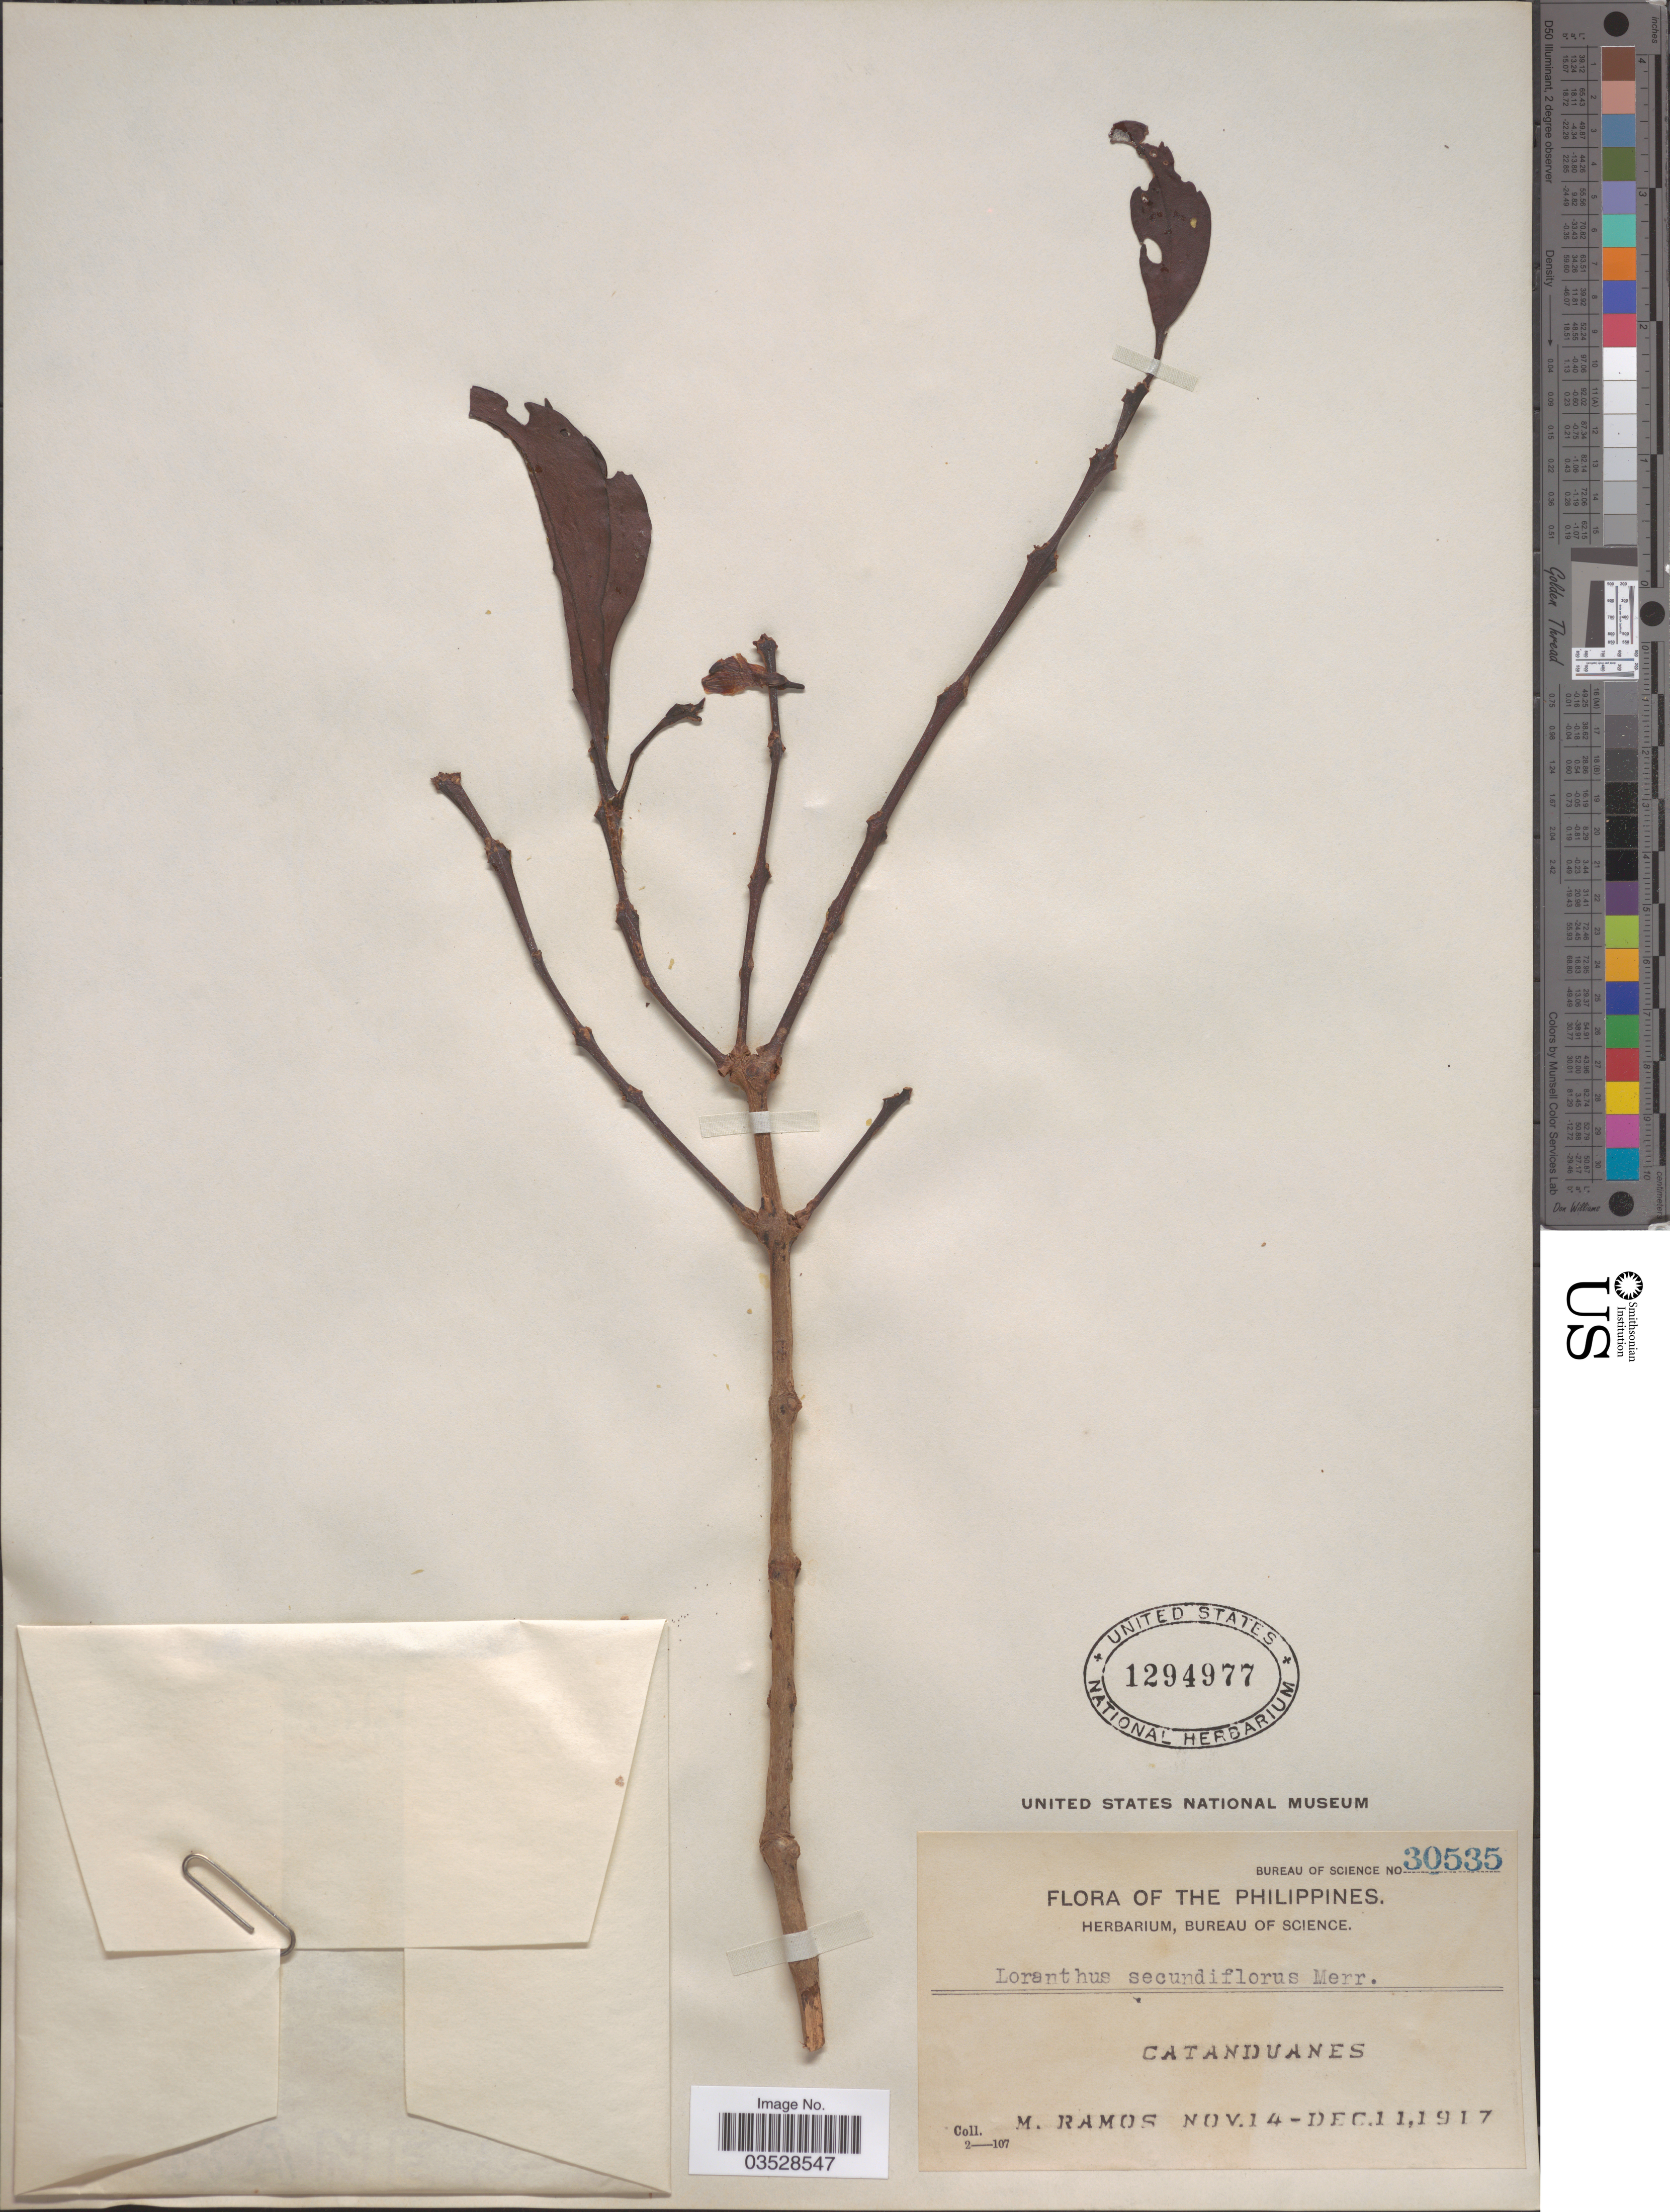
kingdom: Plantae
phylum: Tracheophyta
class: Magnoliopsida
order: Santalales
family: Loranthaceae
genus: Loranthus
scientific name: Loranthus secundiflorus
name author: Merr.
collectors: M. Ramos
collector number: Bureau of Science 30535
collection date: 1917-11-14/1917-12-01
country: Philippines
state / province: Bicol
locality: Catanduanes.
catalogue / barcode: US 1294977